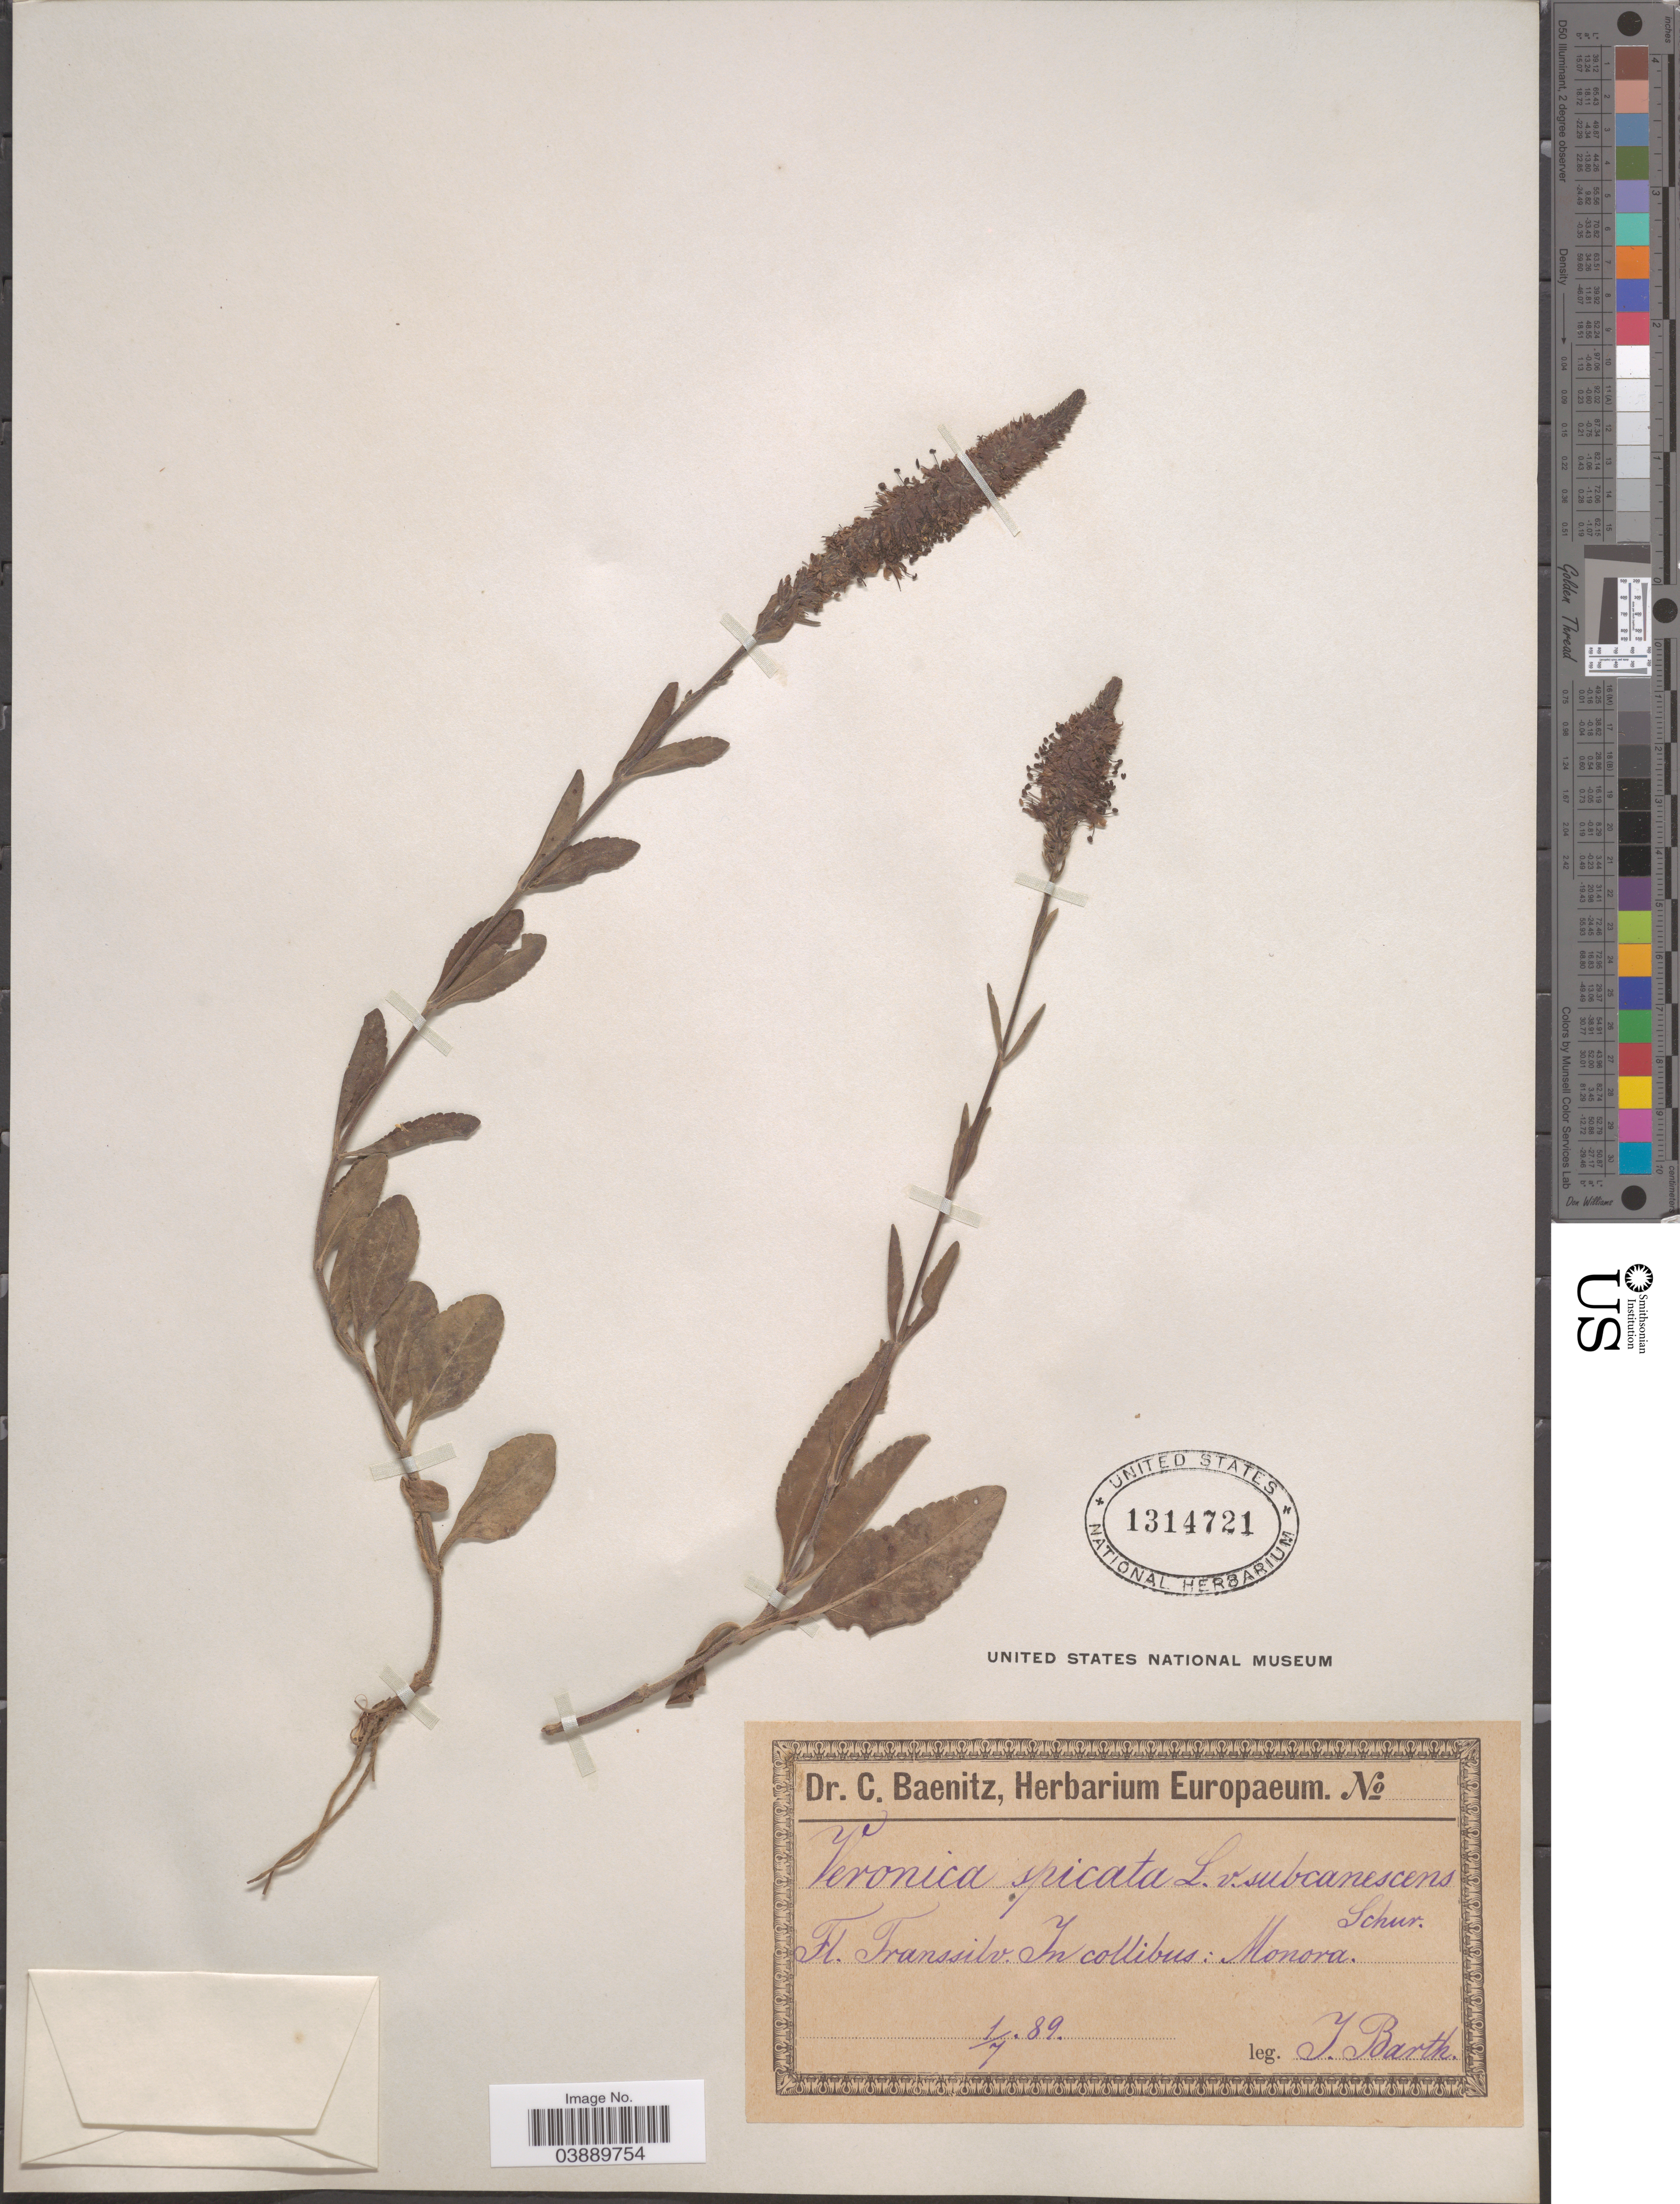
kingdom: Plantae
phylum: Tracheophyta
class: Magnoliopsida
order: Lamiales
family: Plantaginaceae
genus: Veronica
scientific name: Veronica spicata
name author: L.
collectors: J. Barth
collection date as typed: Transcribed d/m/y: 1/7/89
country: Romania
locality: Fl. Transsilv. In collibus: Monora.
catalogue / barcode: US 1314721